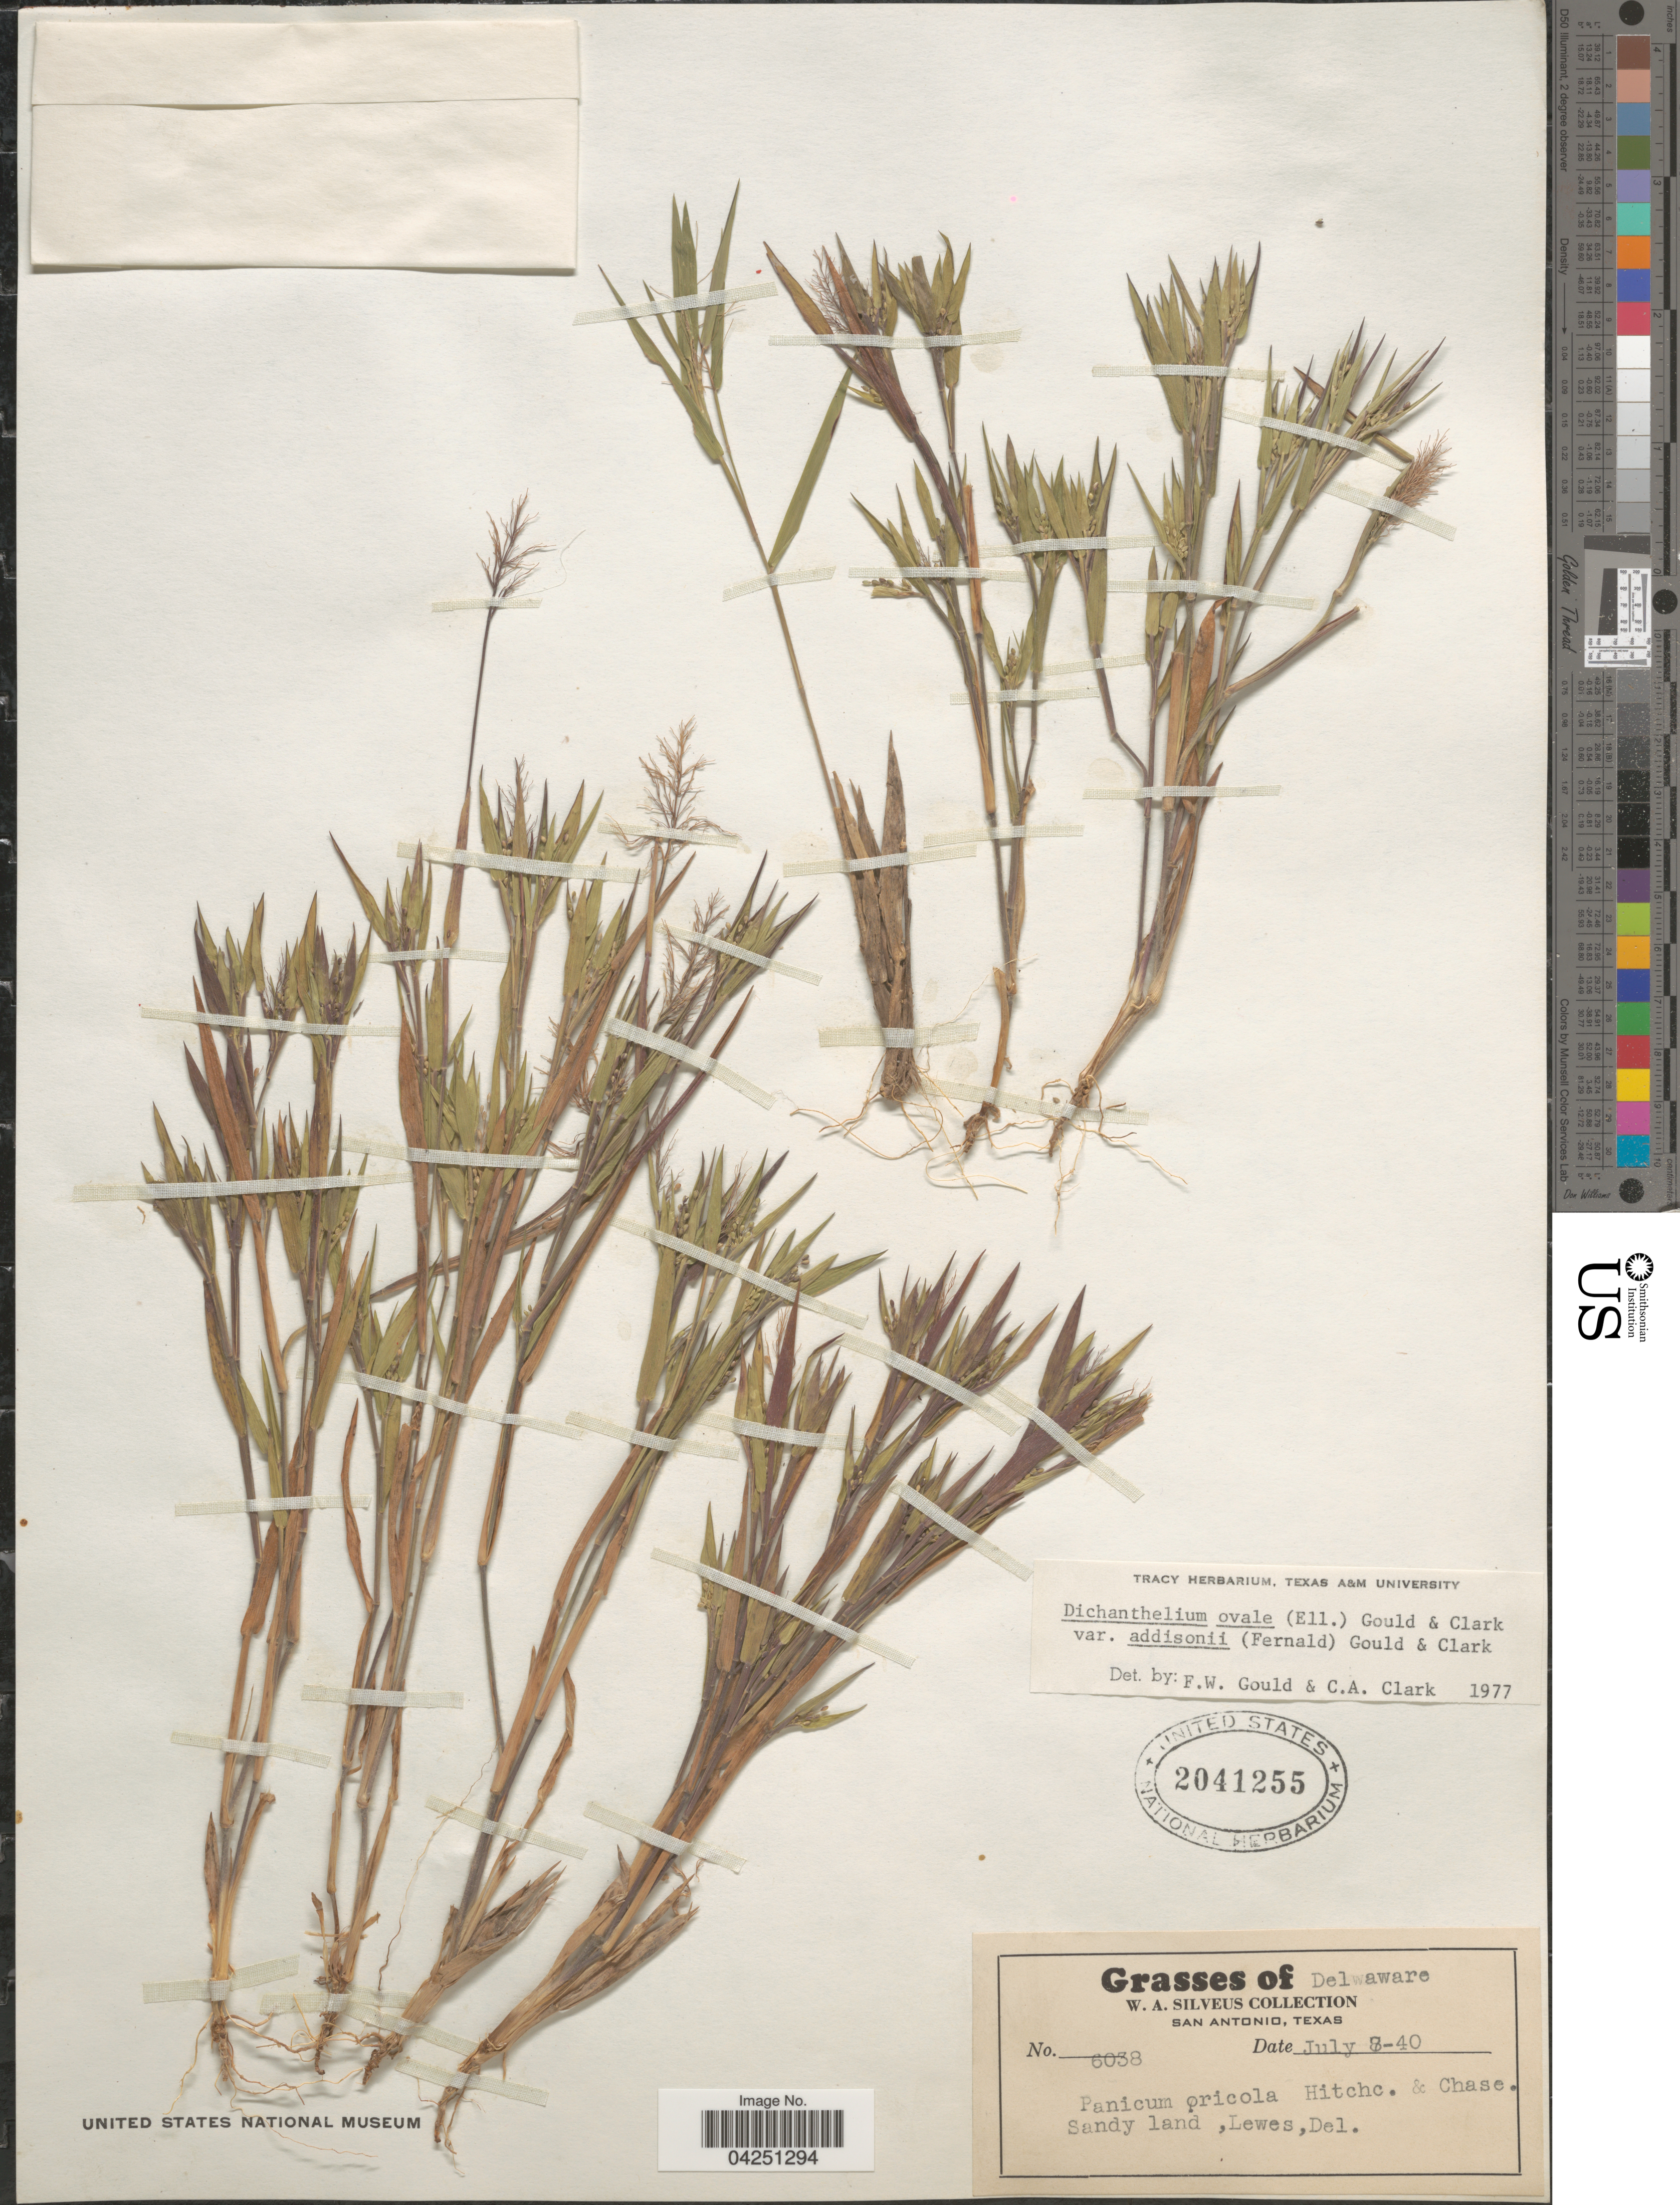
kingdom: Plantae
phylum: Tracheophyta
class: Liliopsida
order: Poales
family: Poaceae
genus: Dichanthelium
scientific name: Dichanthelium acuminatum var. acuminatum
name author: (Sw.) Gould & C.A. Clark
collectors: W. Silveus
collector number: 6038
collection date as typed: Transcribed d/m/y: 7/7/40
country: United States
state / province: Delaware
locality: Sandy land, Lewes.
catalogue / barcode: US 2041255